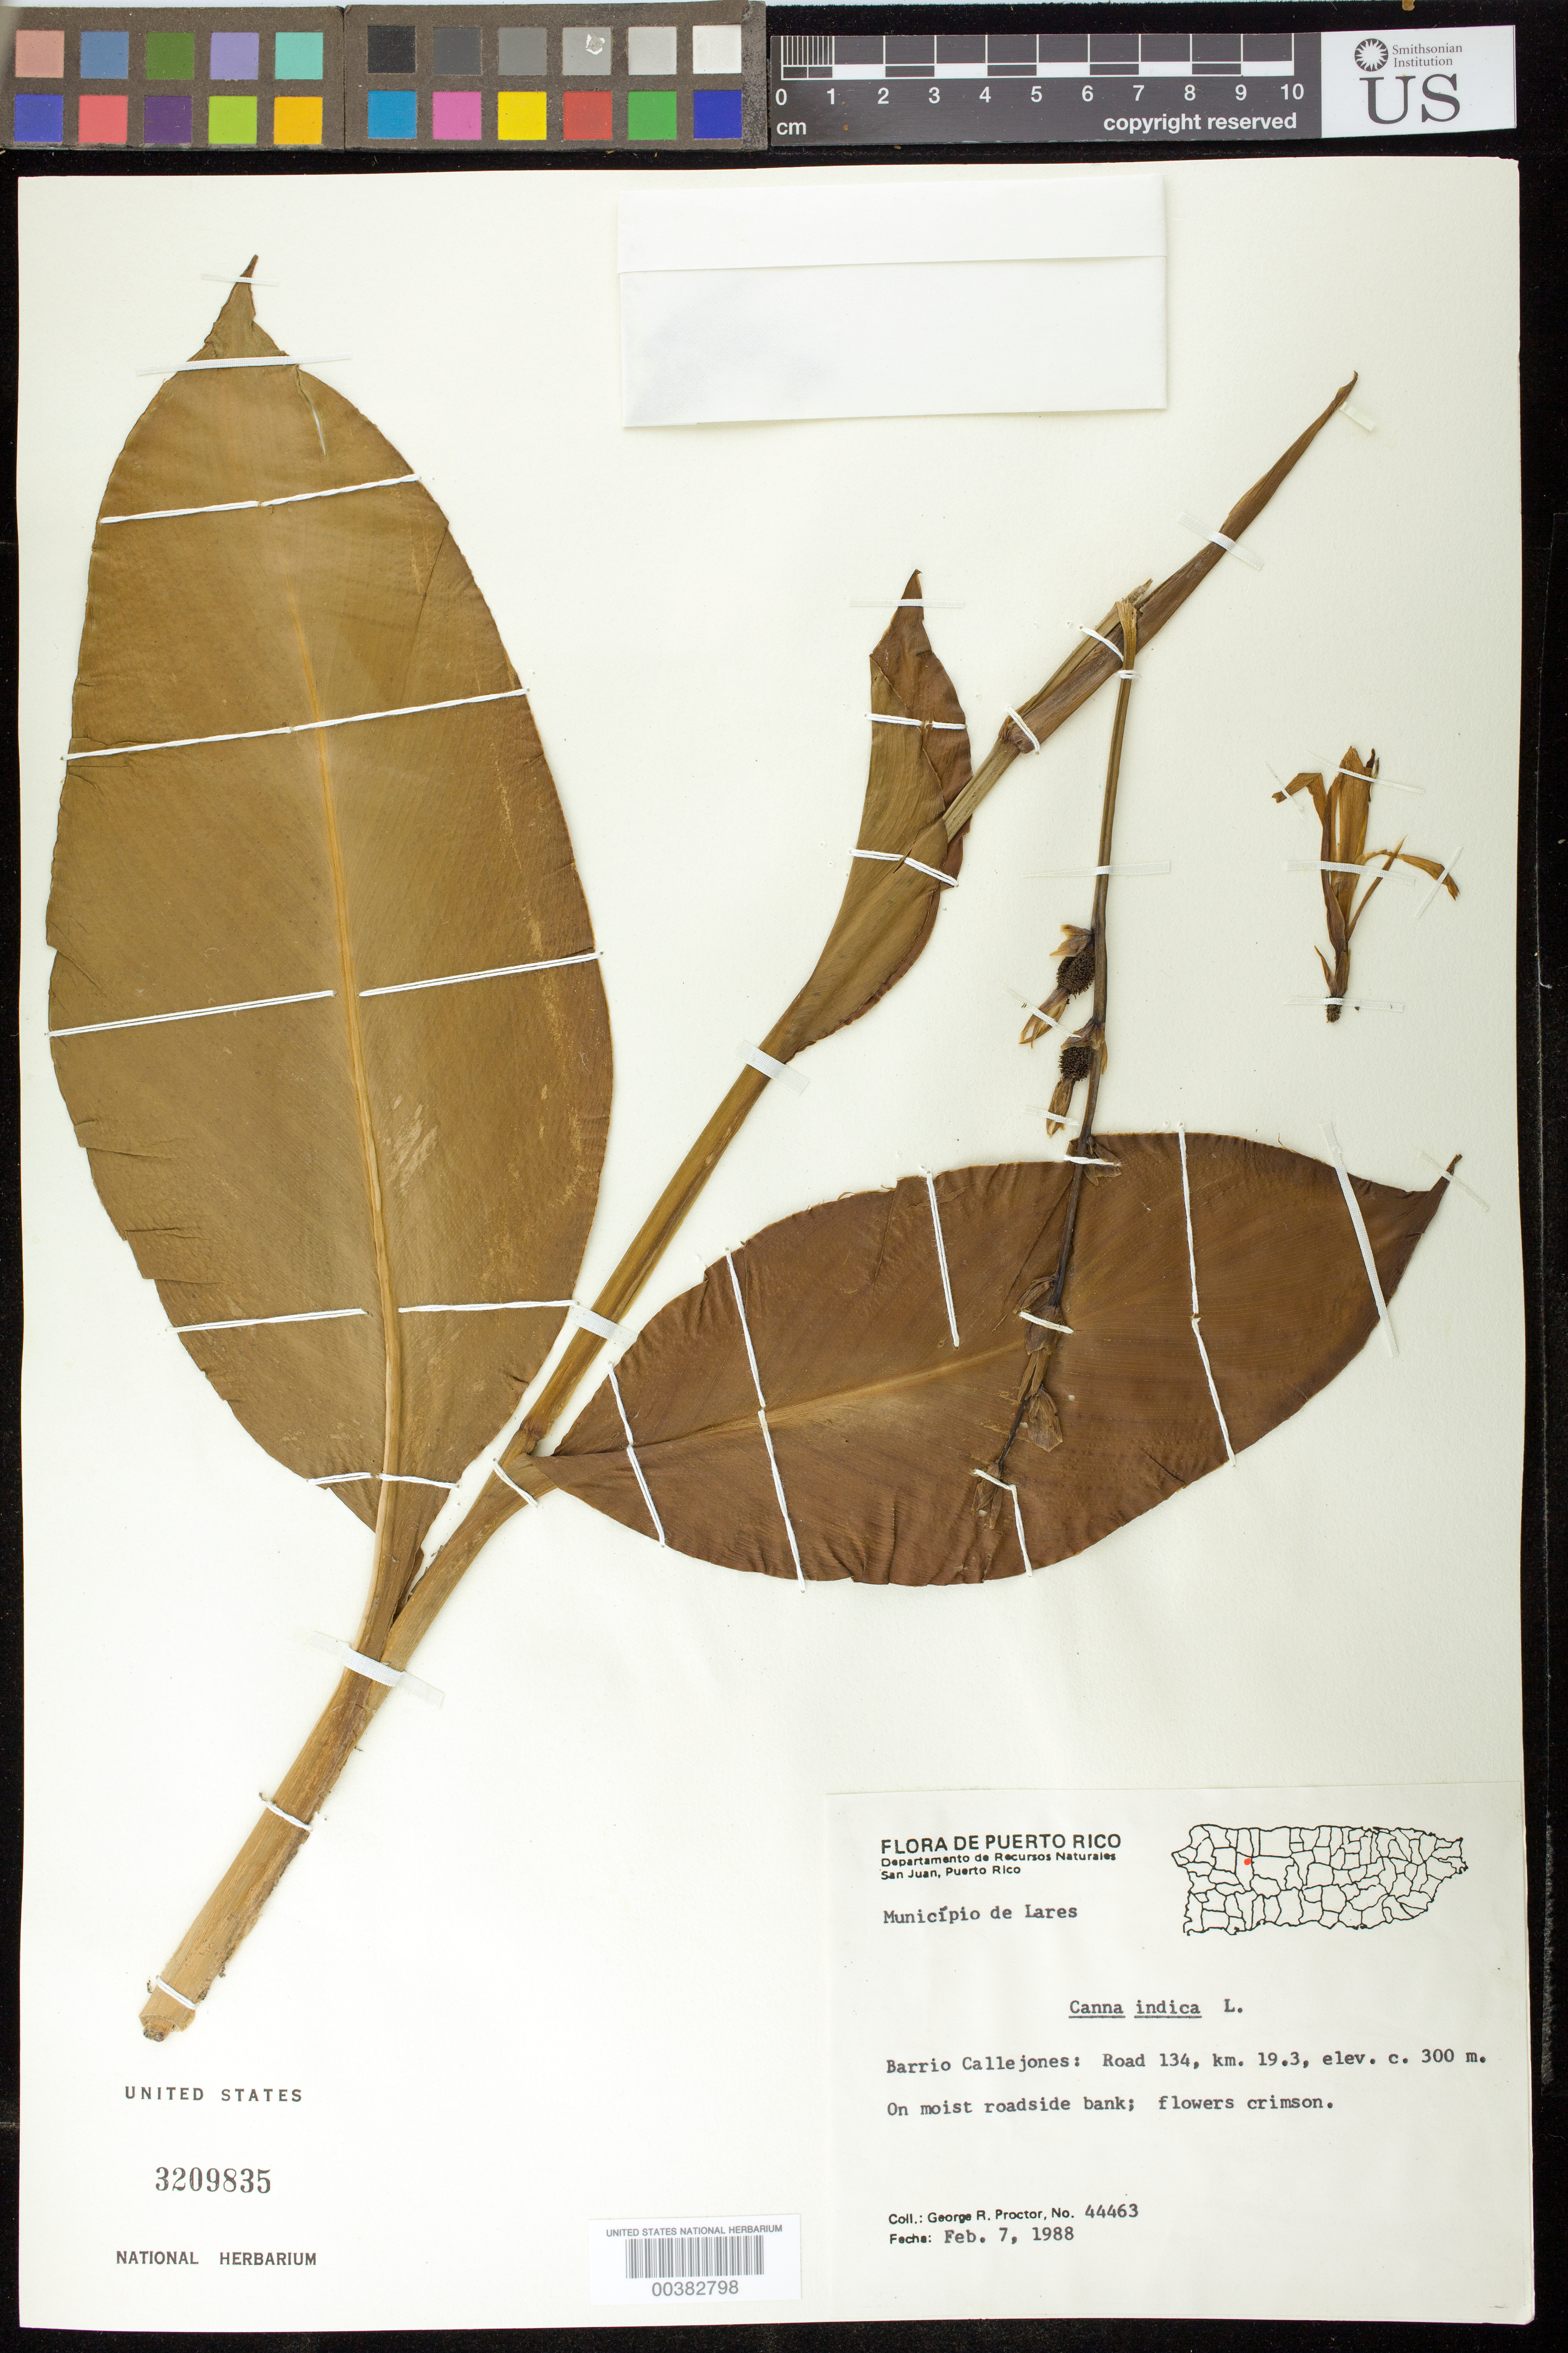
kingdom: Plantae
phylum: Tracheophyta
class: Liliopsida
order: Zingiberales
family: Cannaceae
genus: Canna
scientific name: Canna indica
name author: L.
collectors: G. R. Proctor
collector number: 44463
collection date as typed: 07 Feb 1988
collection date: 1988-02-07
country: Puerto Rico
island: Greater Antilles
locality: Barrio callejones: road 134, km 19.3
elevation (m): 300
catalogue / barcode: US 3209835